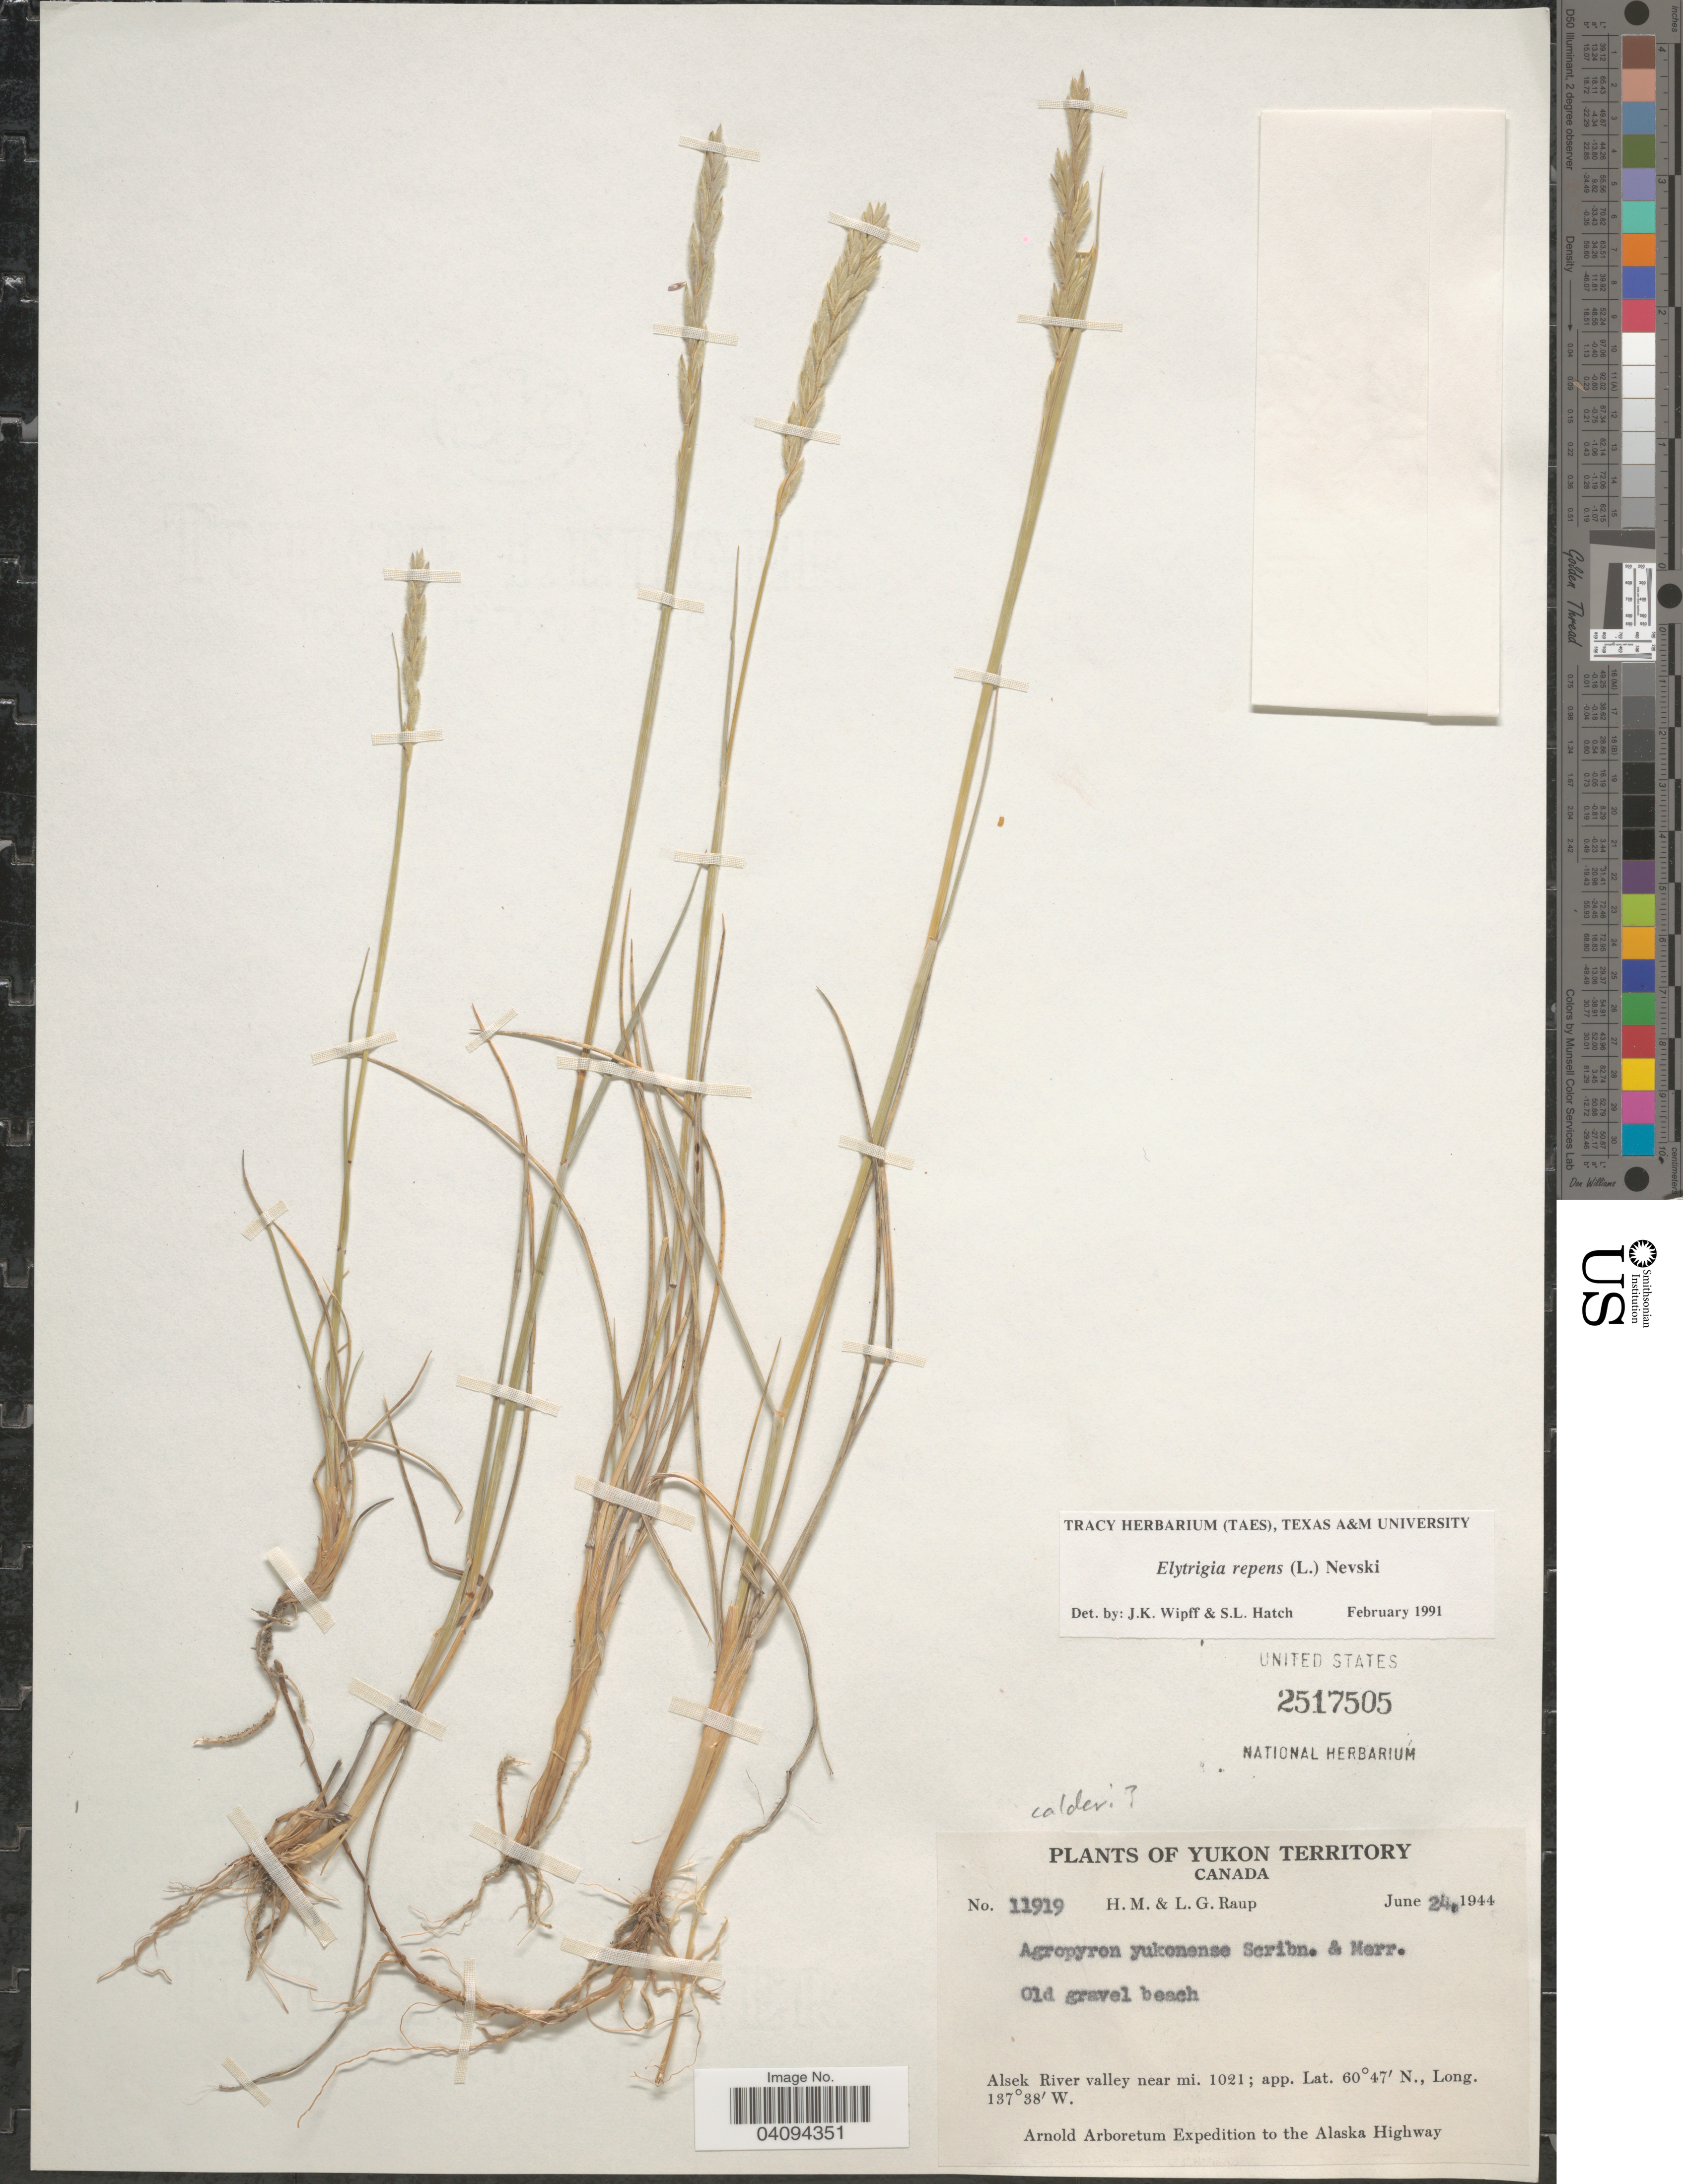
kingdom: Plantae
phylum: Tracheophyta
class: Liliopsida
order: Poales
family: Poaceae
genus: Elymus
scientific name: Elymus lanceolatus subsp. psammophilus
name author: (J.M. Gillett & H. Senn) Á. Löve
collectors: H. Raup & L. Raup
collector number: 11919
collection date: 1944-06-24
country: Canada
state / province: Yukon Territory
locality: Old gravel beach. Alsek River valley near mi. 1021. Arnold Arboretum Expedition to the Alaska Highway.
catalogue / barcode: US 2517505